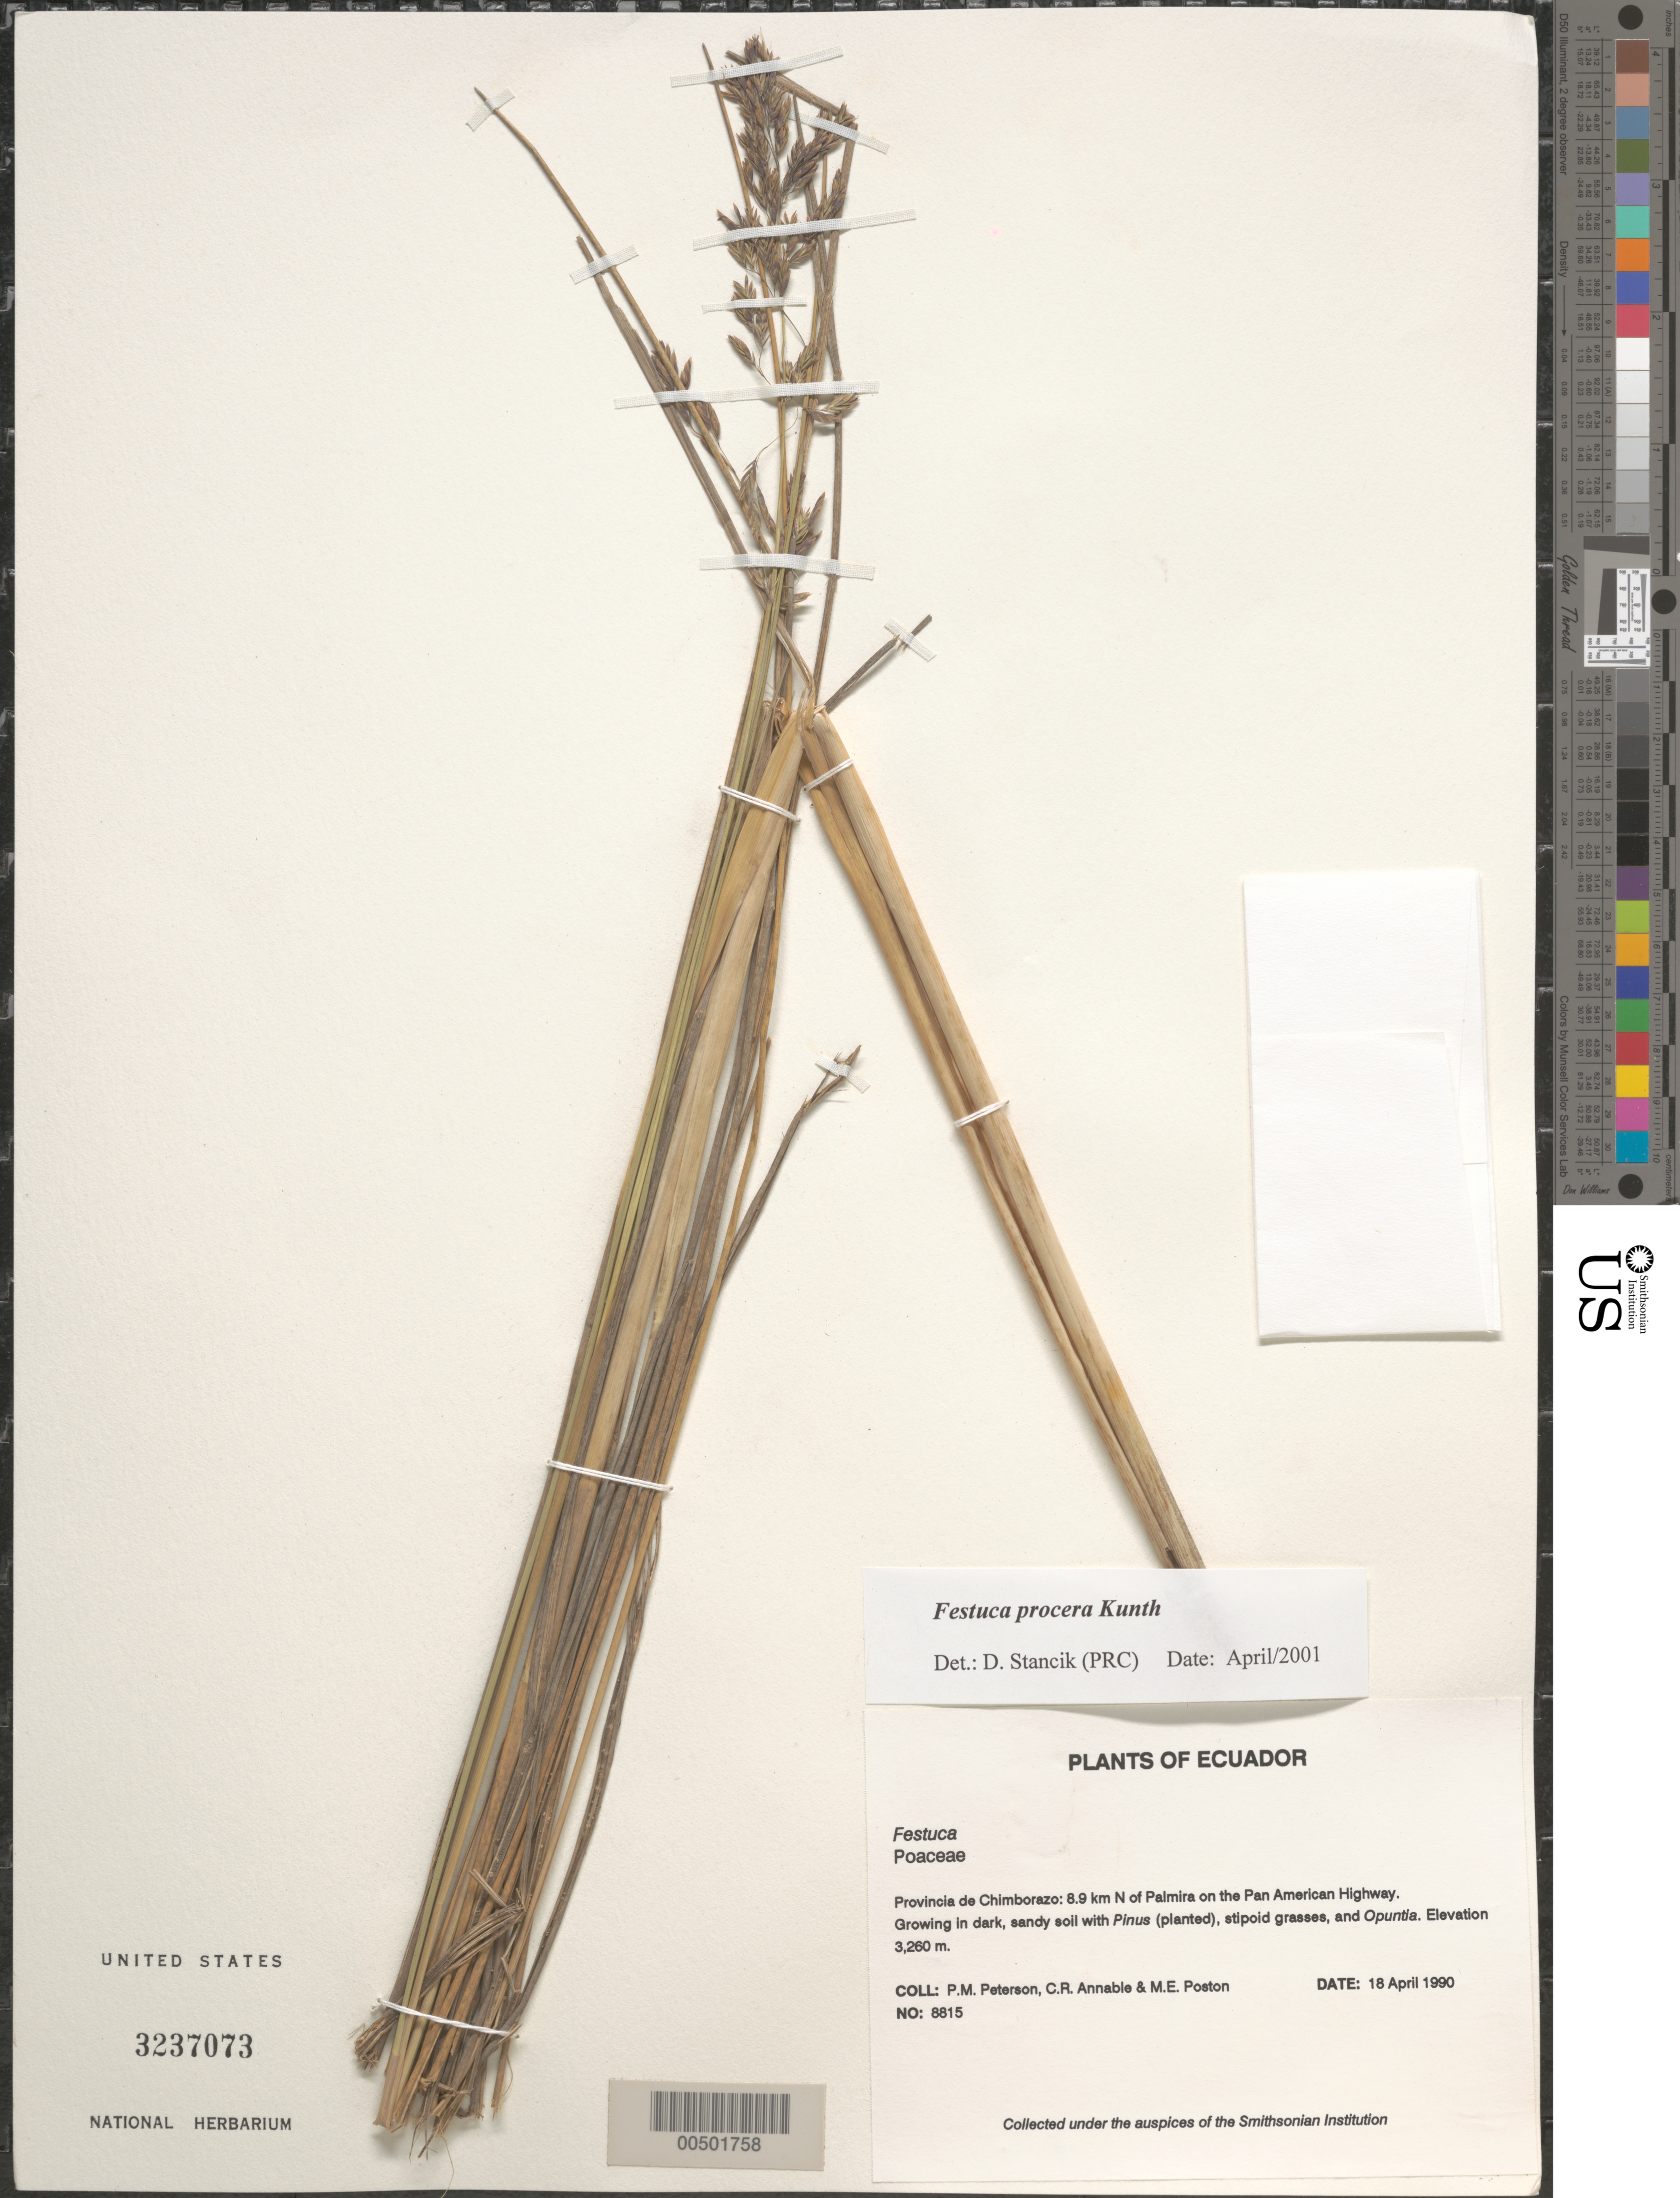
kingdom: Plantae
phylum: Tracheophyta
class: Liliopsida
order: Poales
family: Poaceae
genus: Festuca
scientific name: Festuca procera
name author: Kunth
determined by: Stancik, D.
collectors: P. M. Peterson, C. R. Annable & M. Poston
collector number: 08815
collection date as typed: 18 Apr 1990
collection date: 1990-04-18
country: Ecuador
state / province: Chimborazo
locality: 8.9 km N of Palmira on the Pan American Highway.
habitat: Growing in dark, sandy soil with Pinus (planted), stipoid grasses, and Opuntia.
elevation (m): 3260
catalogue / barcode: US 3237073